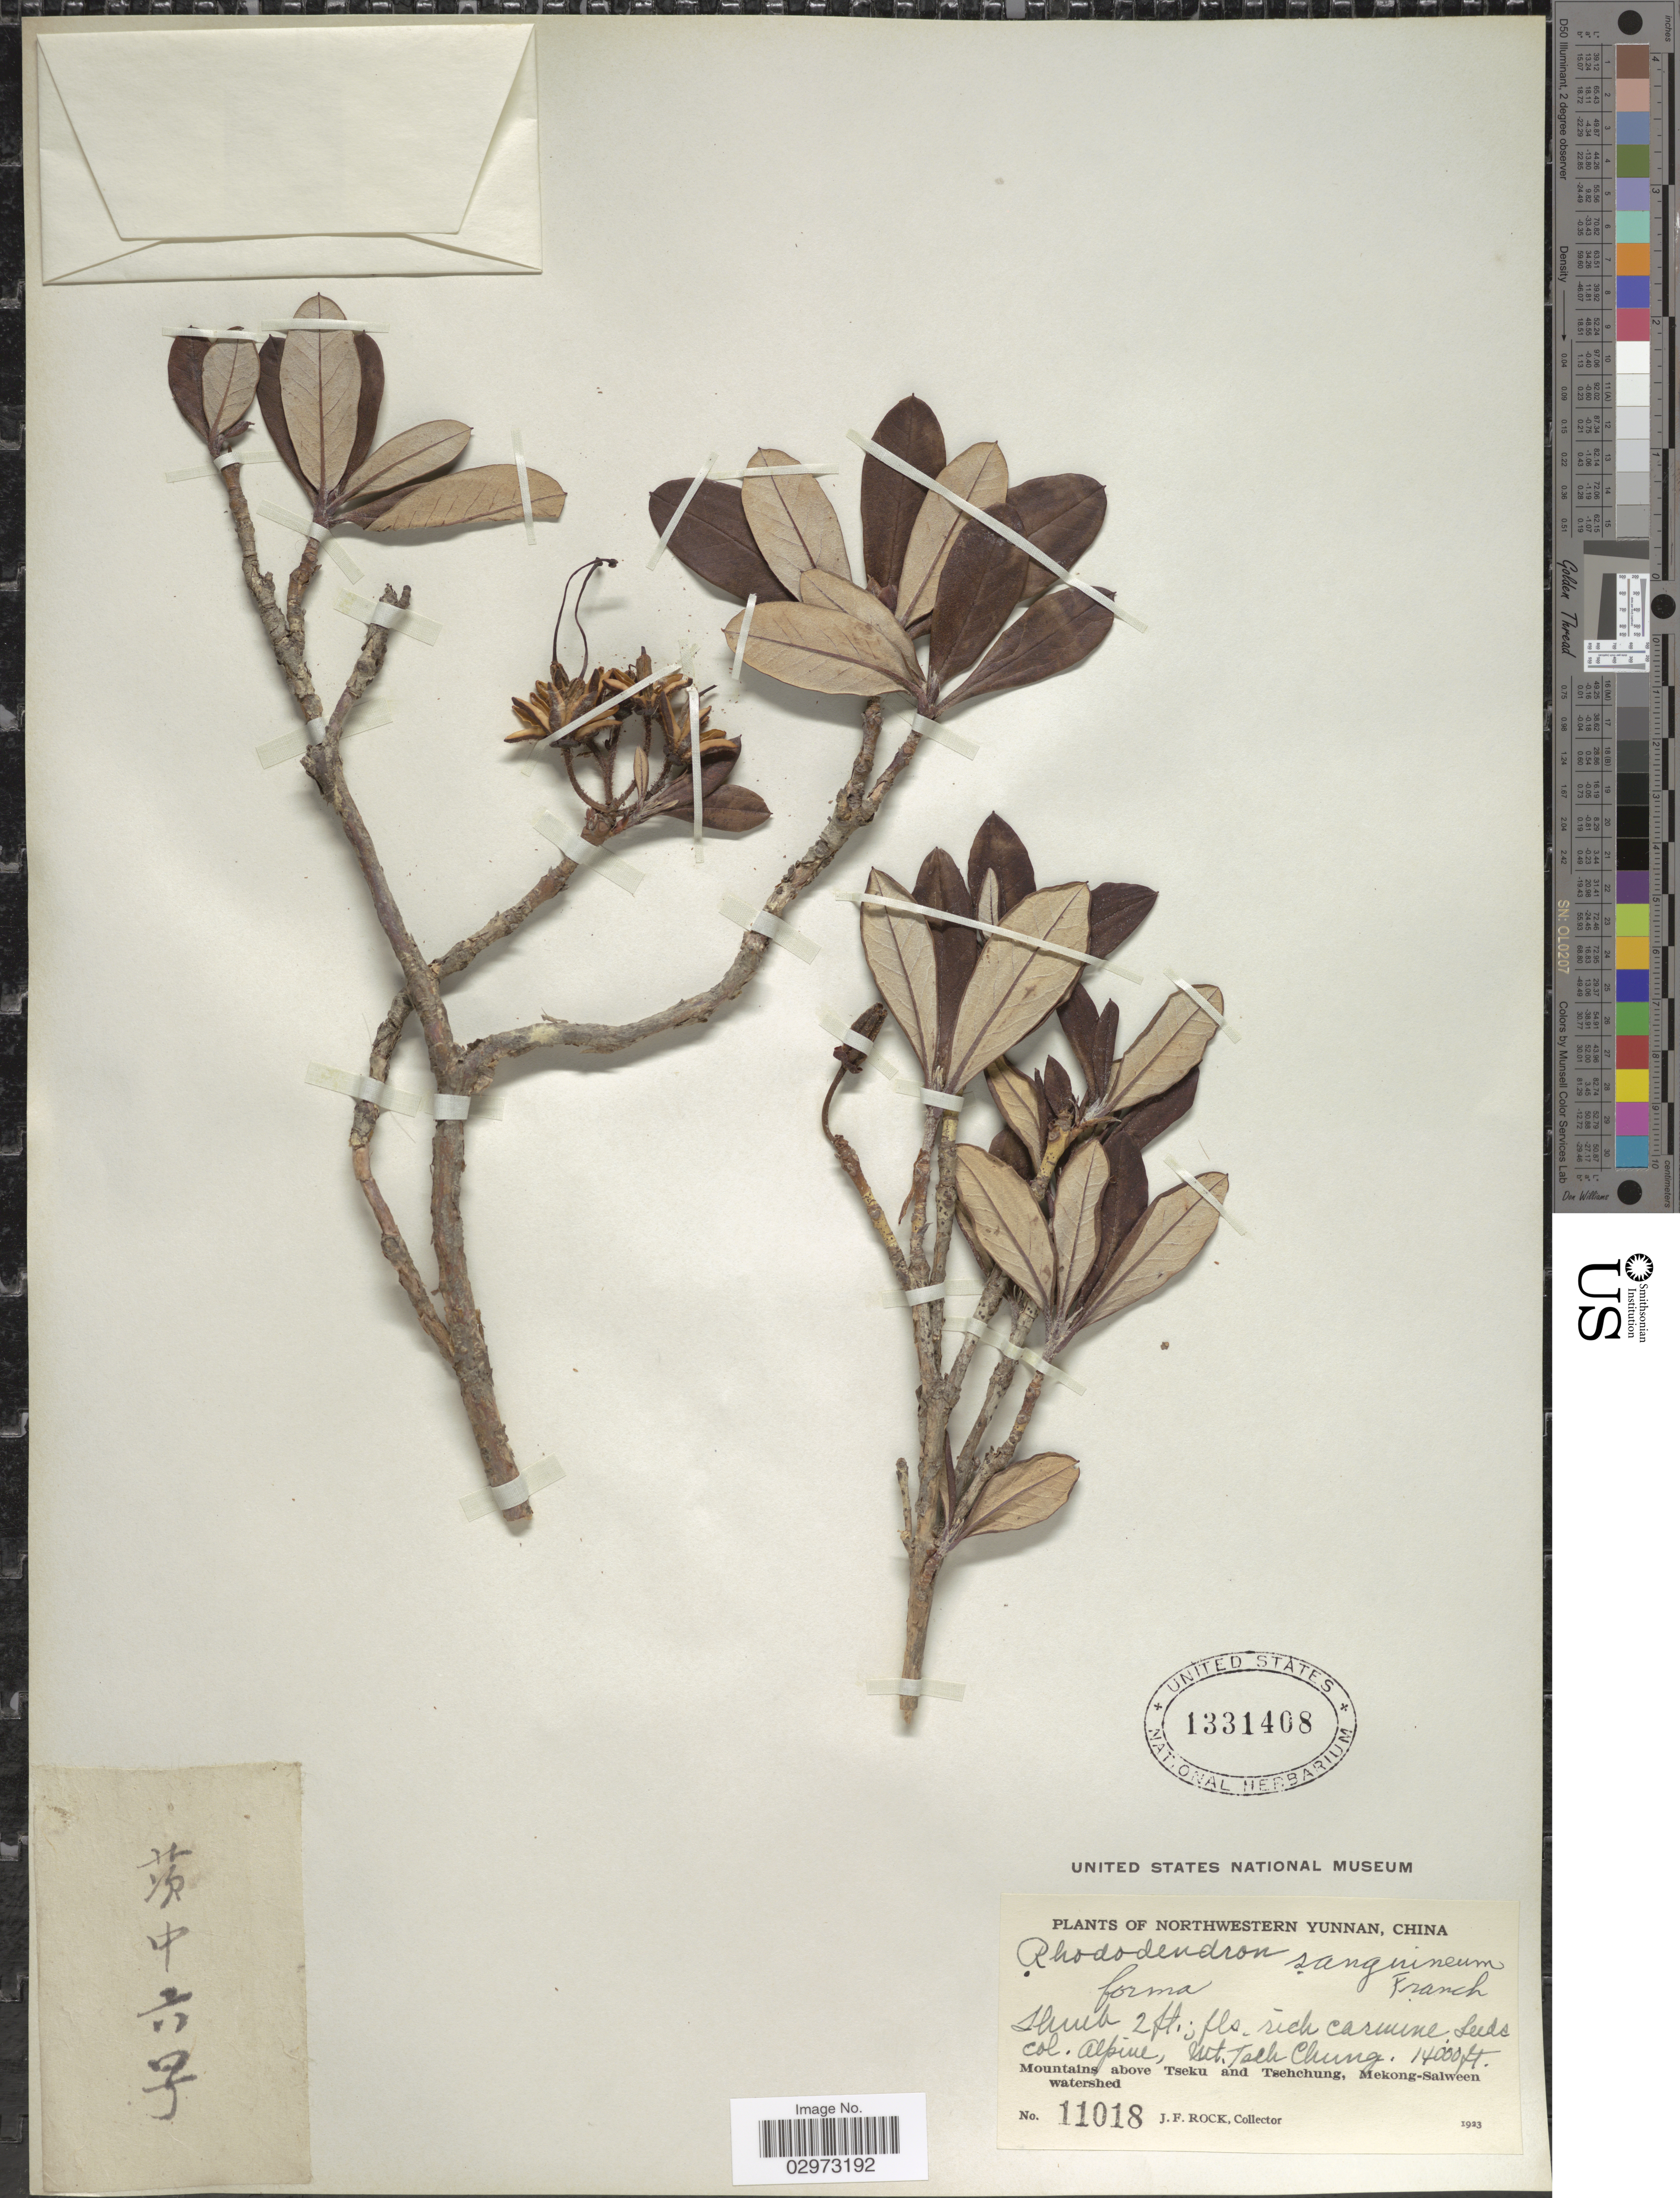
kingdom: Plantae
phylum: Tracheophyta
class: Magnoliopsida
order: Ericales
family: Ericaceae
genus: Rhododendron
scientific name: Rhododendron sanguineum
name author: Franch.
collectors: J. Rock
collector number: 11018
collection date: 1923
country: China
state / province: Yunnan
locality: Northwestern Yunnan. Alpine, Mt. Tseh Chung. Mountains above Tseku and Tsehchung, Mekong-Salween watershed.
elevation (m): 4267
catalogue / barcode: US 1331408